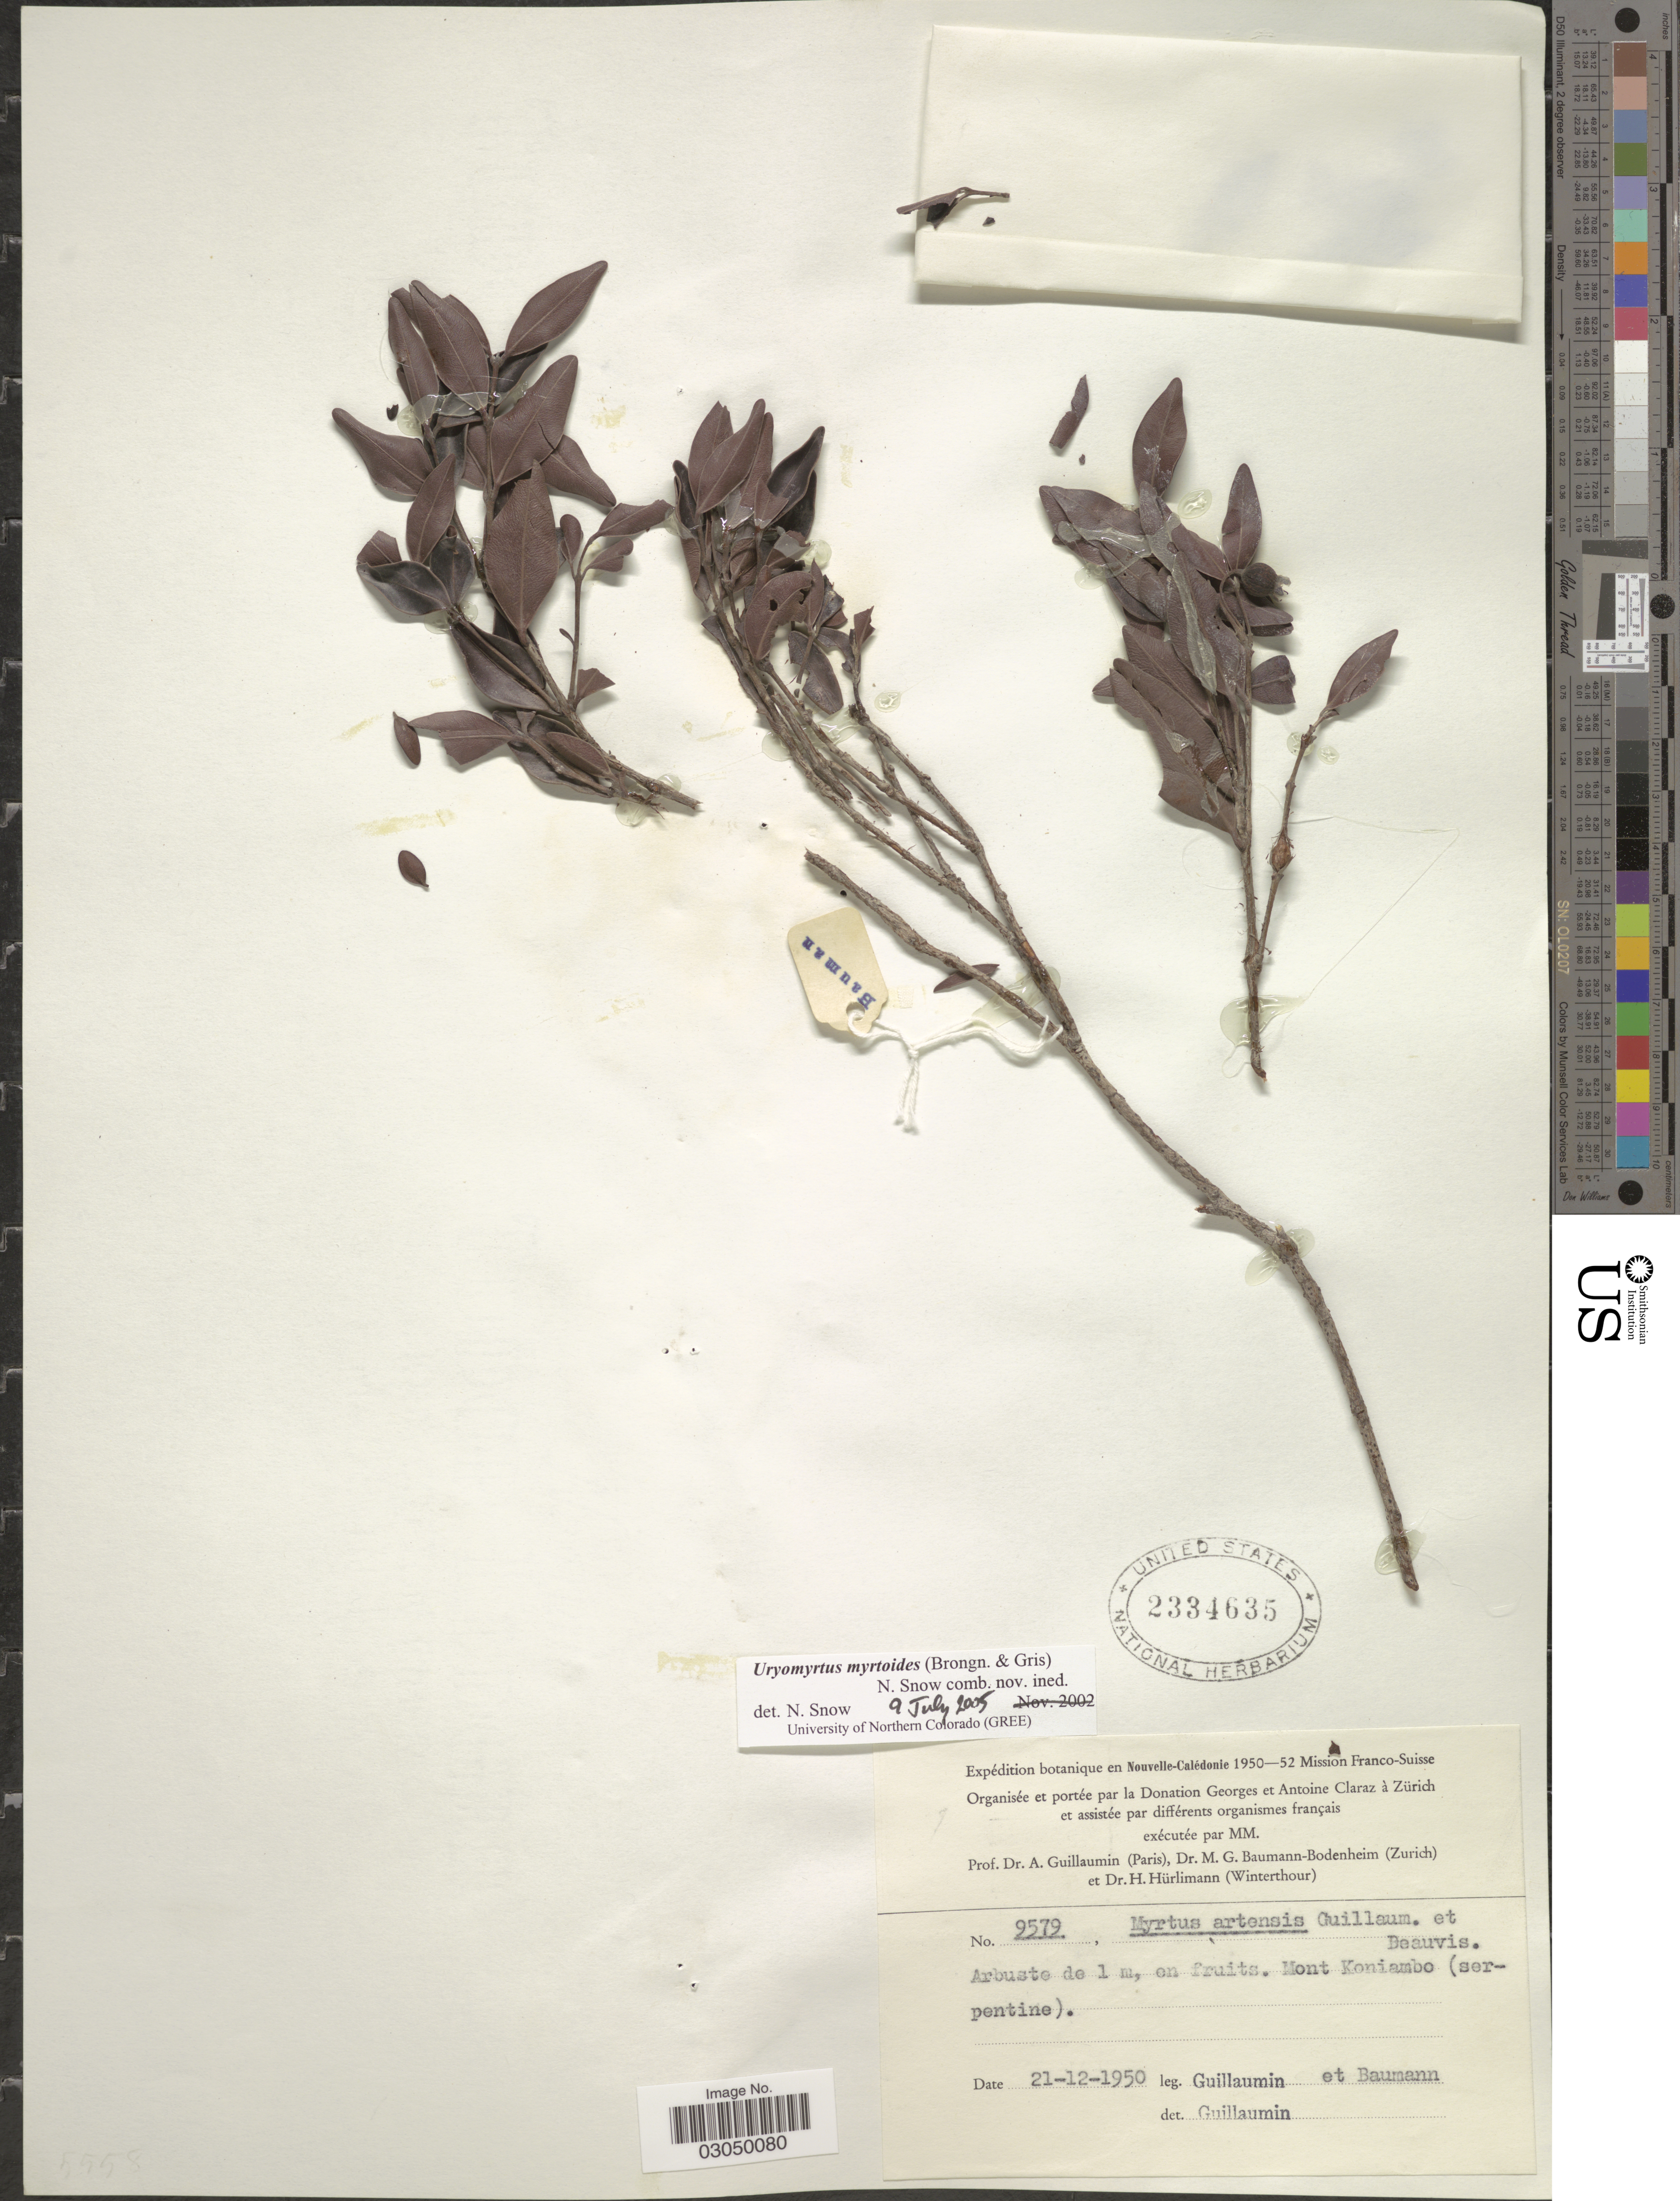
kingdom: Plantae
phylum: Tracheophyta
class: Magnoliopsida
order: Myrtales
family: Myrtaceae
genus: Uromyrtus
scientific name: Uromyrtus myrtoides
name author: (Brongn. & Gris) N. Snow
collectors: A. Guillaumin & M. G. Baumann-Bodenheim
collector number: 9579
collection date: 1950-12-21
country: New Caledonia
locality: En Nouvelle-Calédonie. Mont Koniambo (serpentine).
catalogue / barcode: US 2334635